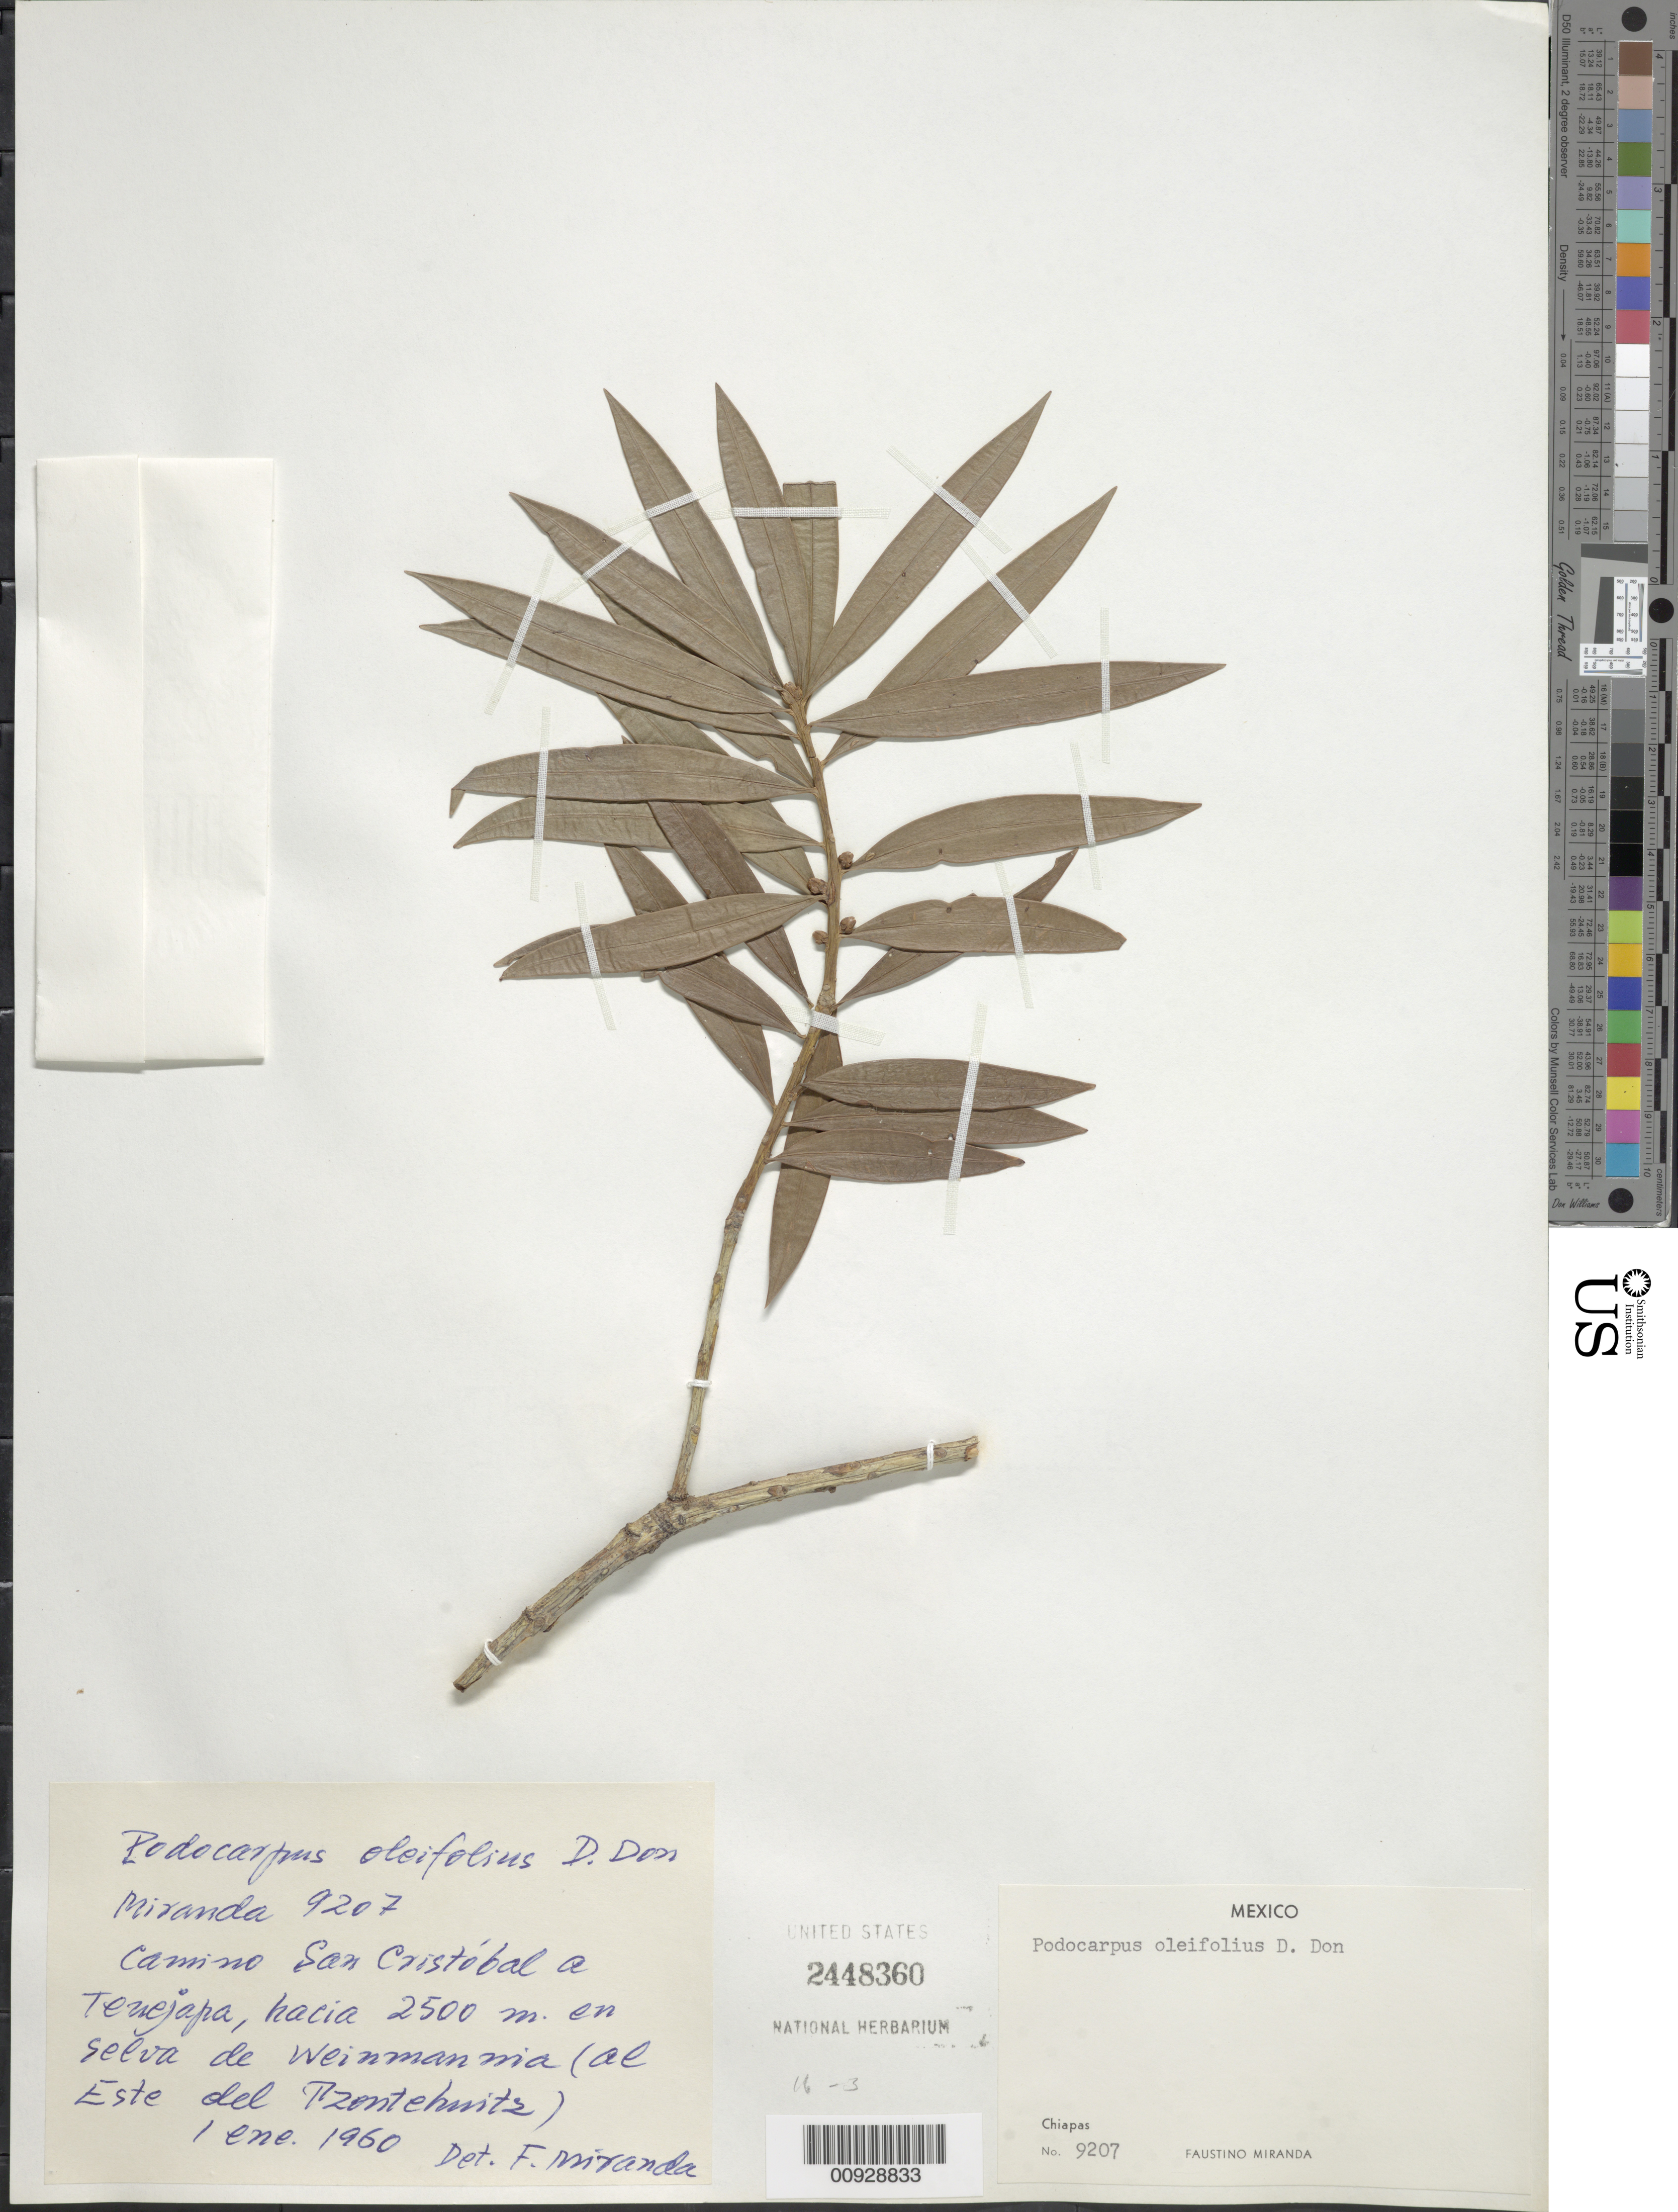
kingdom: Plantae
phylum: Tracheophyta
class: Pinopsida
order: Pinales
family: Podocarpaceae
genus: Podocarpus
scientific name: Podocarpus oleifolius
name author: D. Don ex Lamb.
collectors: Miranda G., F.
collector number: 9207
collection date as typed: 01 Jan 1960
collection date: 1960-01-01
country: Mexico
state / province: Chiapas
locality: Camino San Cristóbal a Tenejapa (al Este del Tzontehuita).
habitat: En selva de Weinmannia.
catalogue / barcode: US 2448360